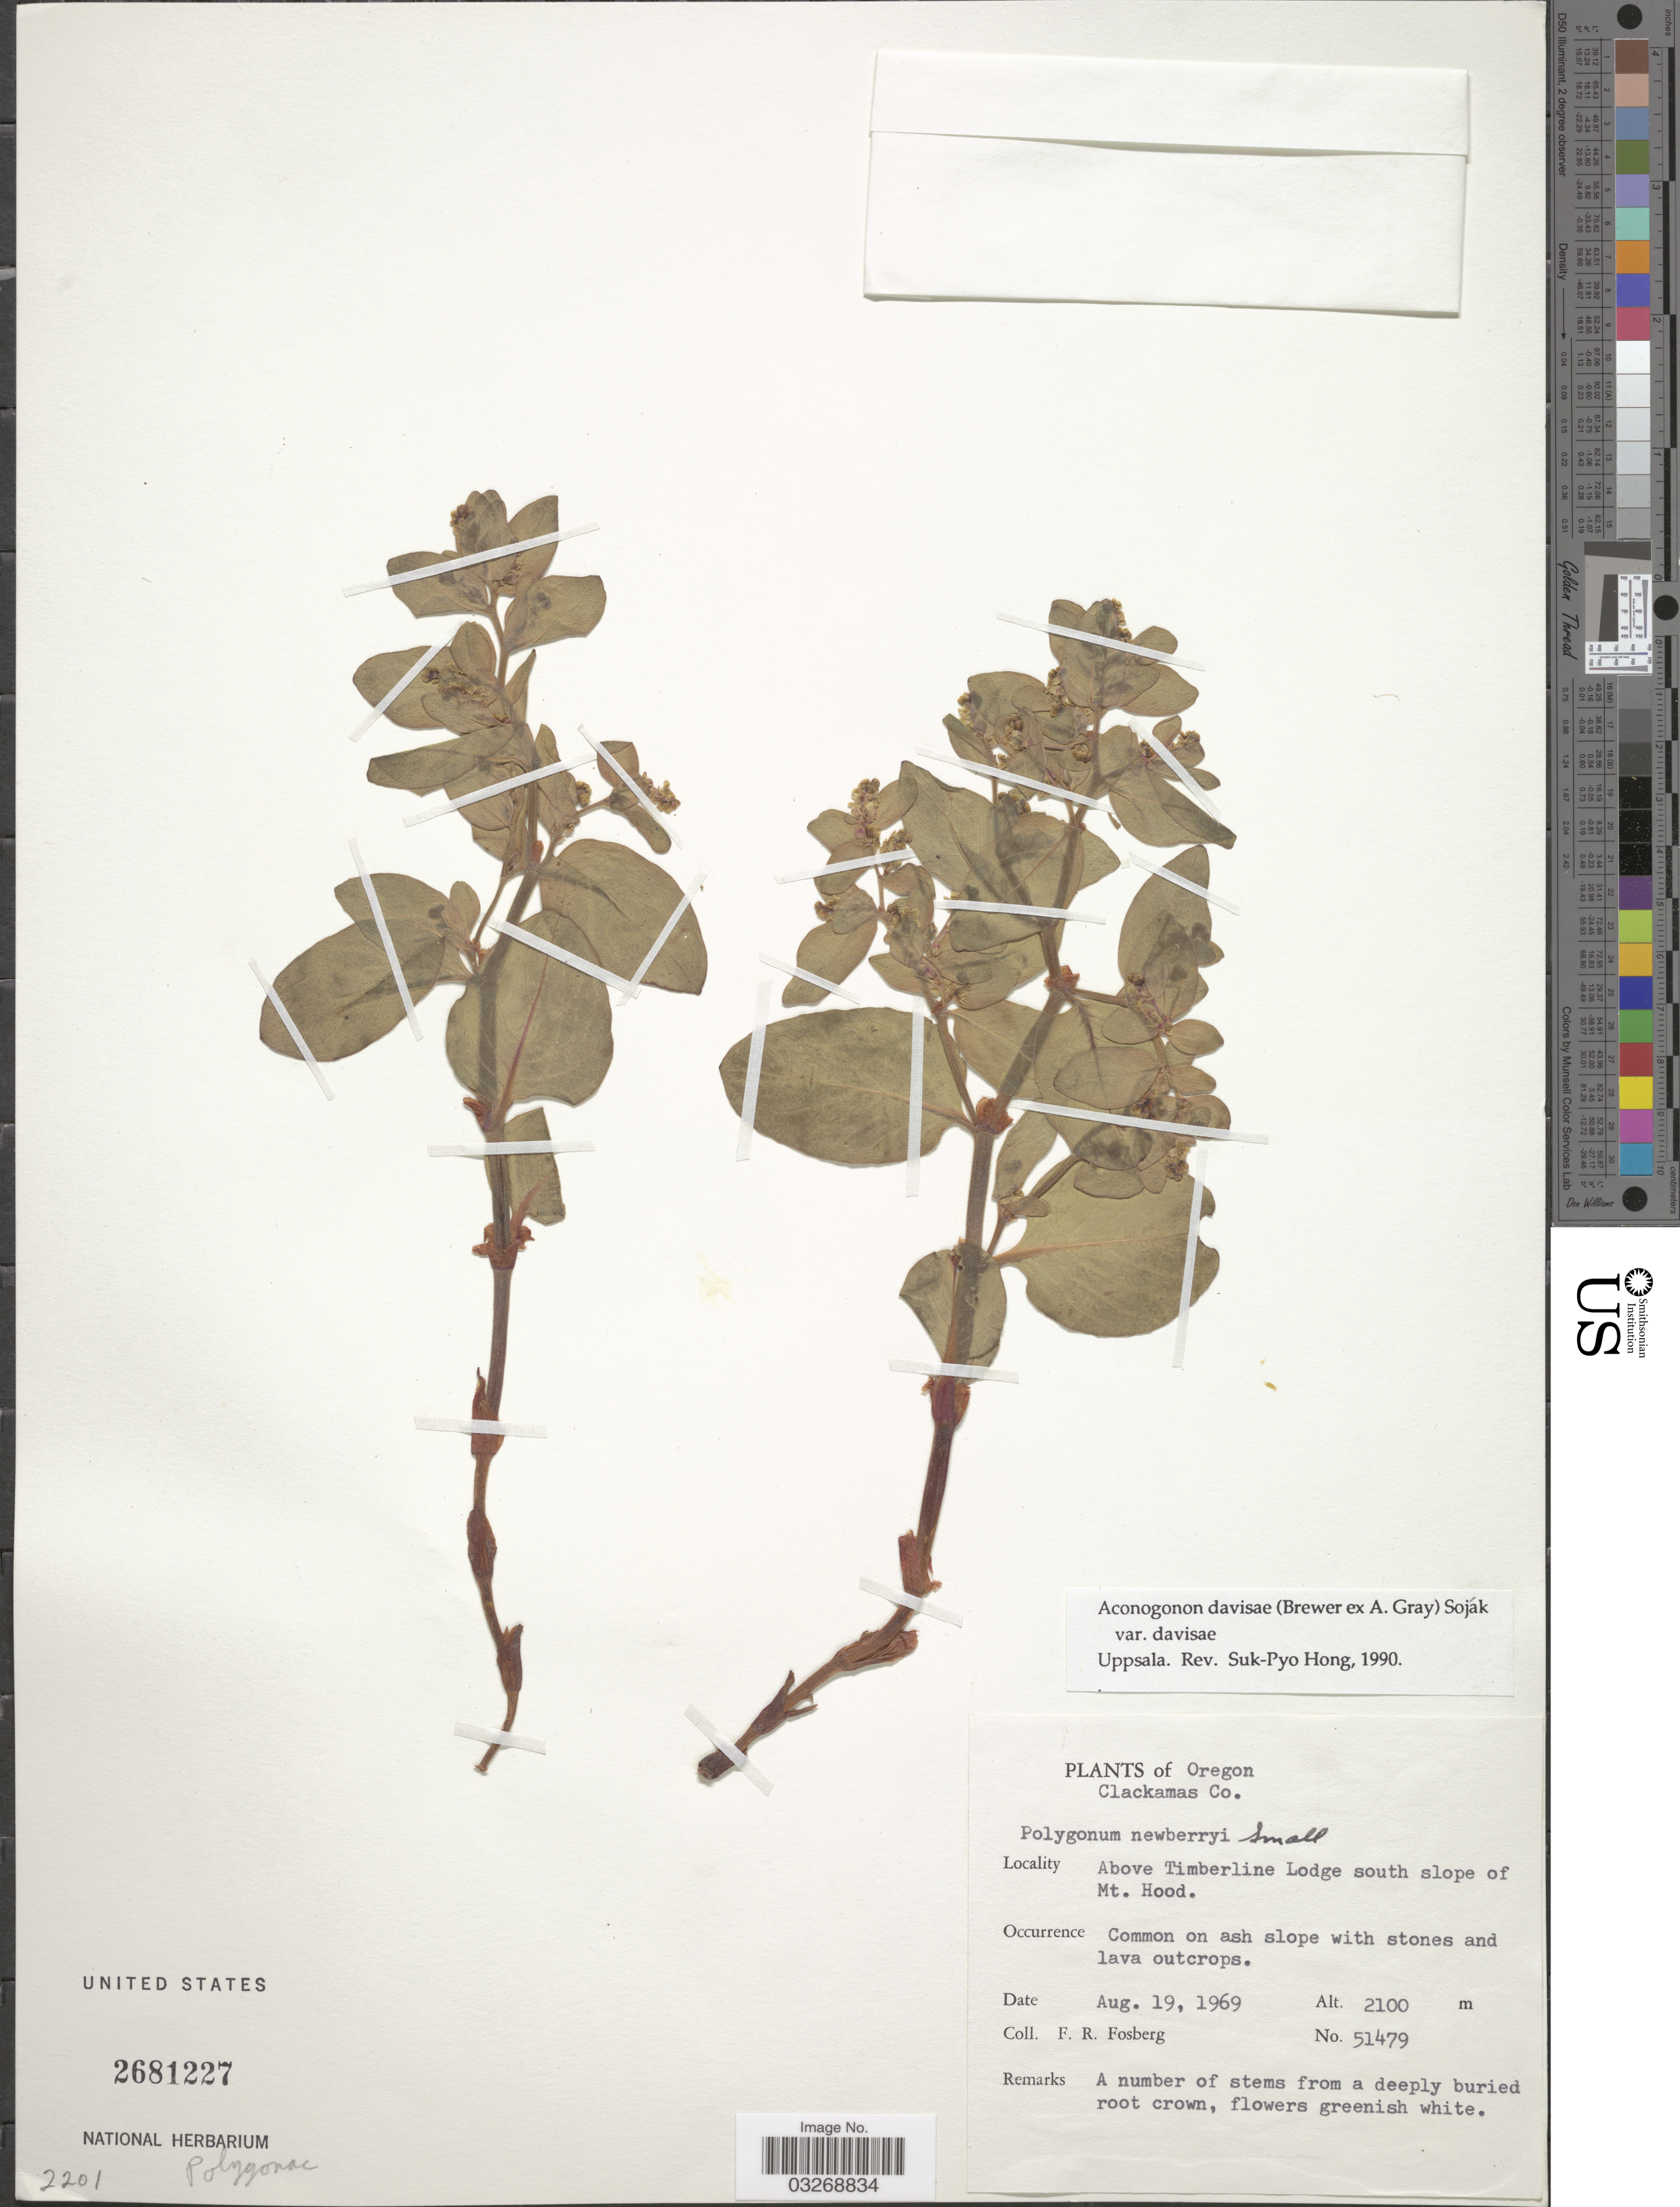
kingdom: Plantae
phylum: Tracheophyta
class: Magnoliopsida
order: Caryophyllales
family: Polygonaceae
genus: Koenigia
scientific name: Koenigia davisiae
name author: (W.H. Brewer ex A. Gray) T.M. Schust. & Reveal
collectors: F. R. Fosberg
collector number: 51479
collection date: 1969-08-19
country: United States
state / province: Oregon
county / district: Clackamas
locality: Clackamas Co. Above Timberline Lodge south slope of Mt. Hood.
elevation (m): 2100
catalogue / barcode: US 2681227